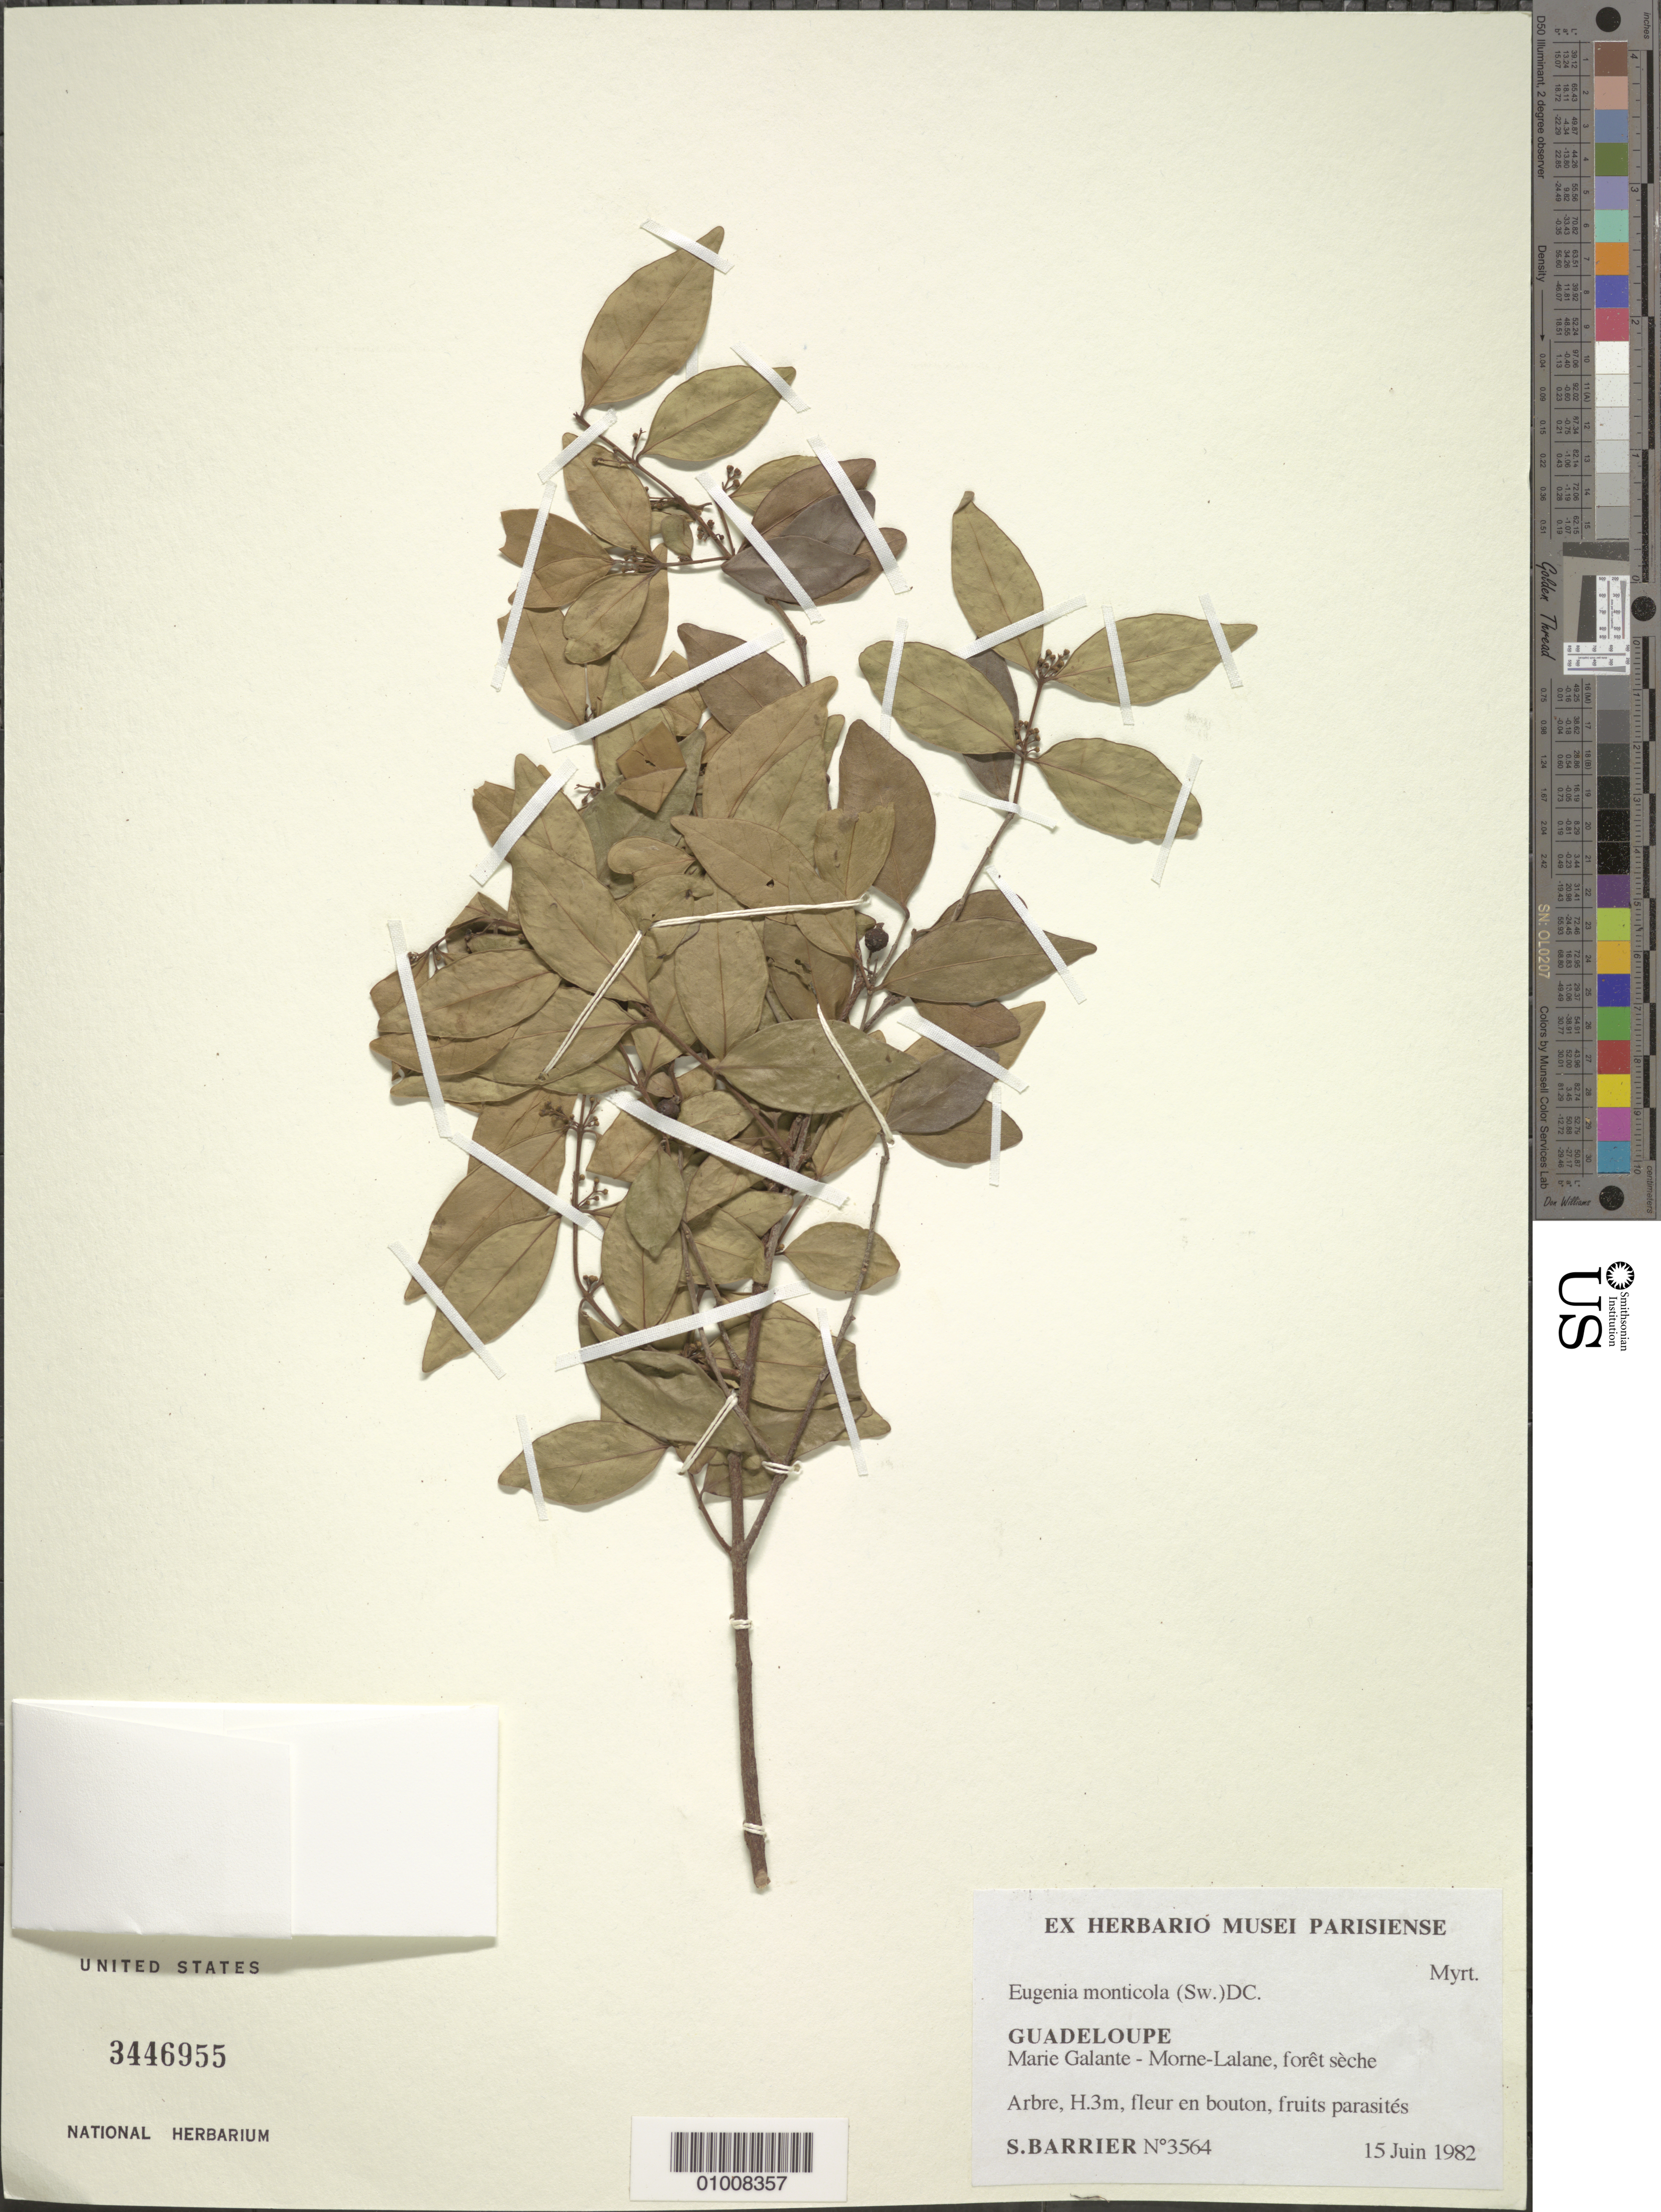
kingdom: Plantae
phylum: Tracheophyta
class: Magnoliopsida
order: Myrtales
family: Myrtaceae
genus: Eugenia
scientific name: Eugenia monticola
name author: (Sw.) DC.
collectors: S. Barrier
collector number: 3567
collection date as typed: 15 Jun 1982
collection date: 1982-06-15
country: Guadeloupe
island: Marie Galante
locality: Morne-Lalane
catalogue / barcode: US 3446955